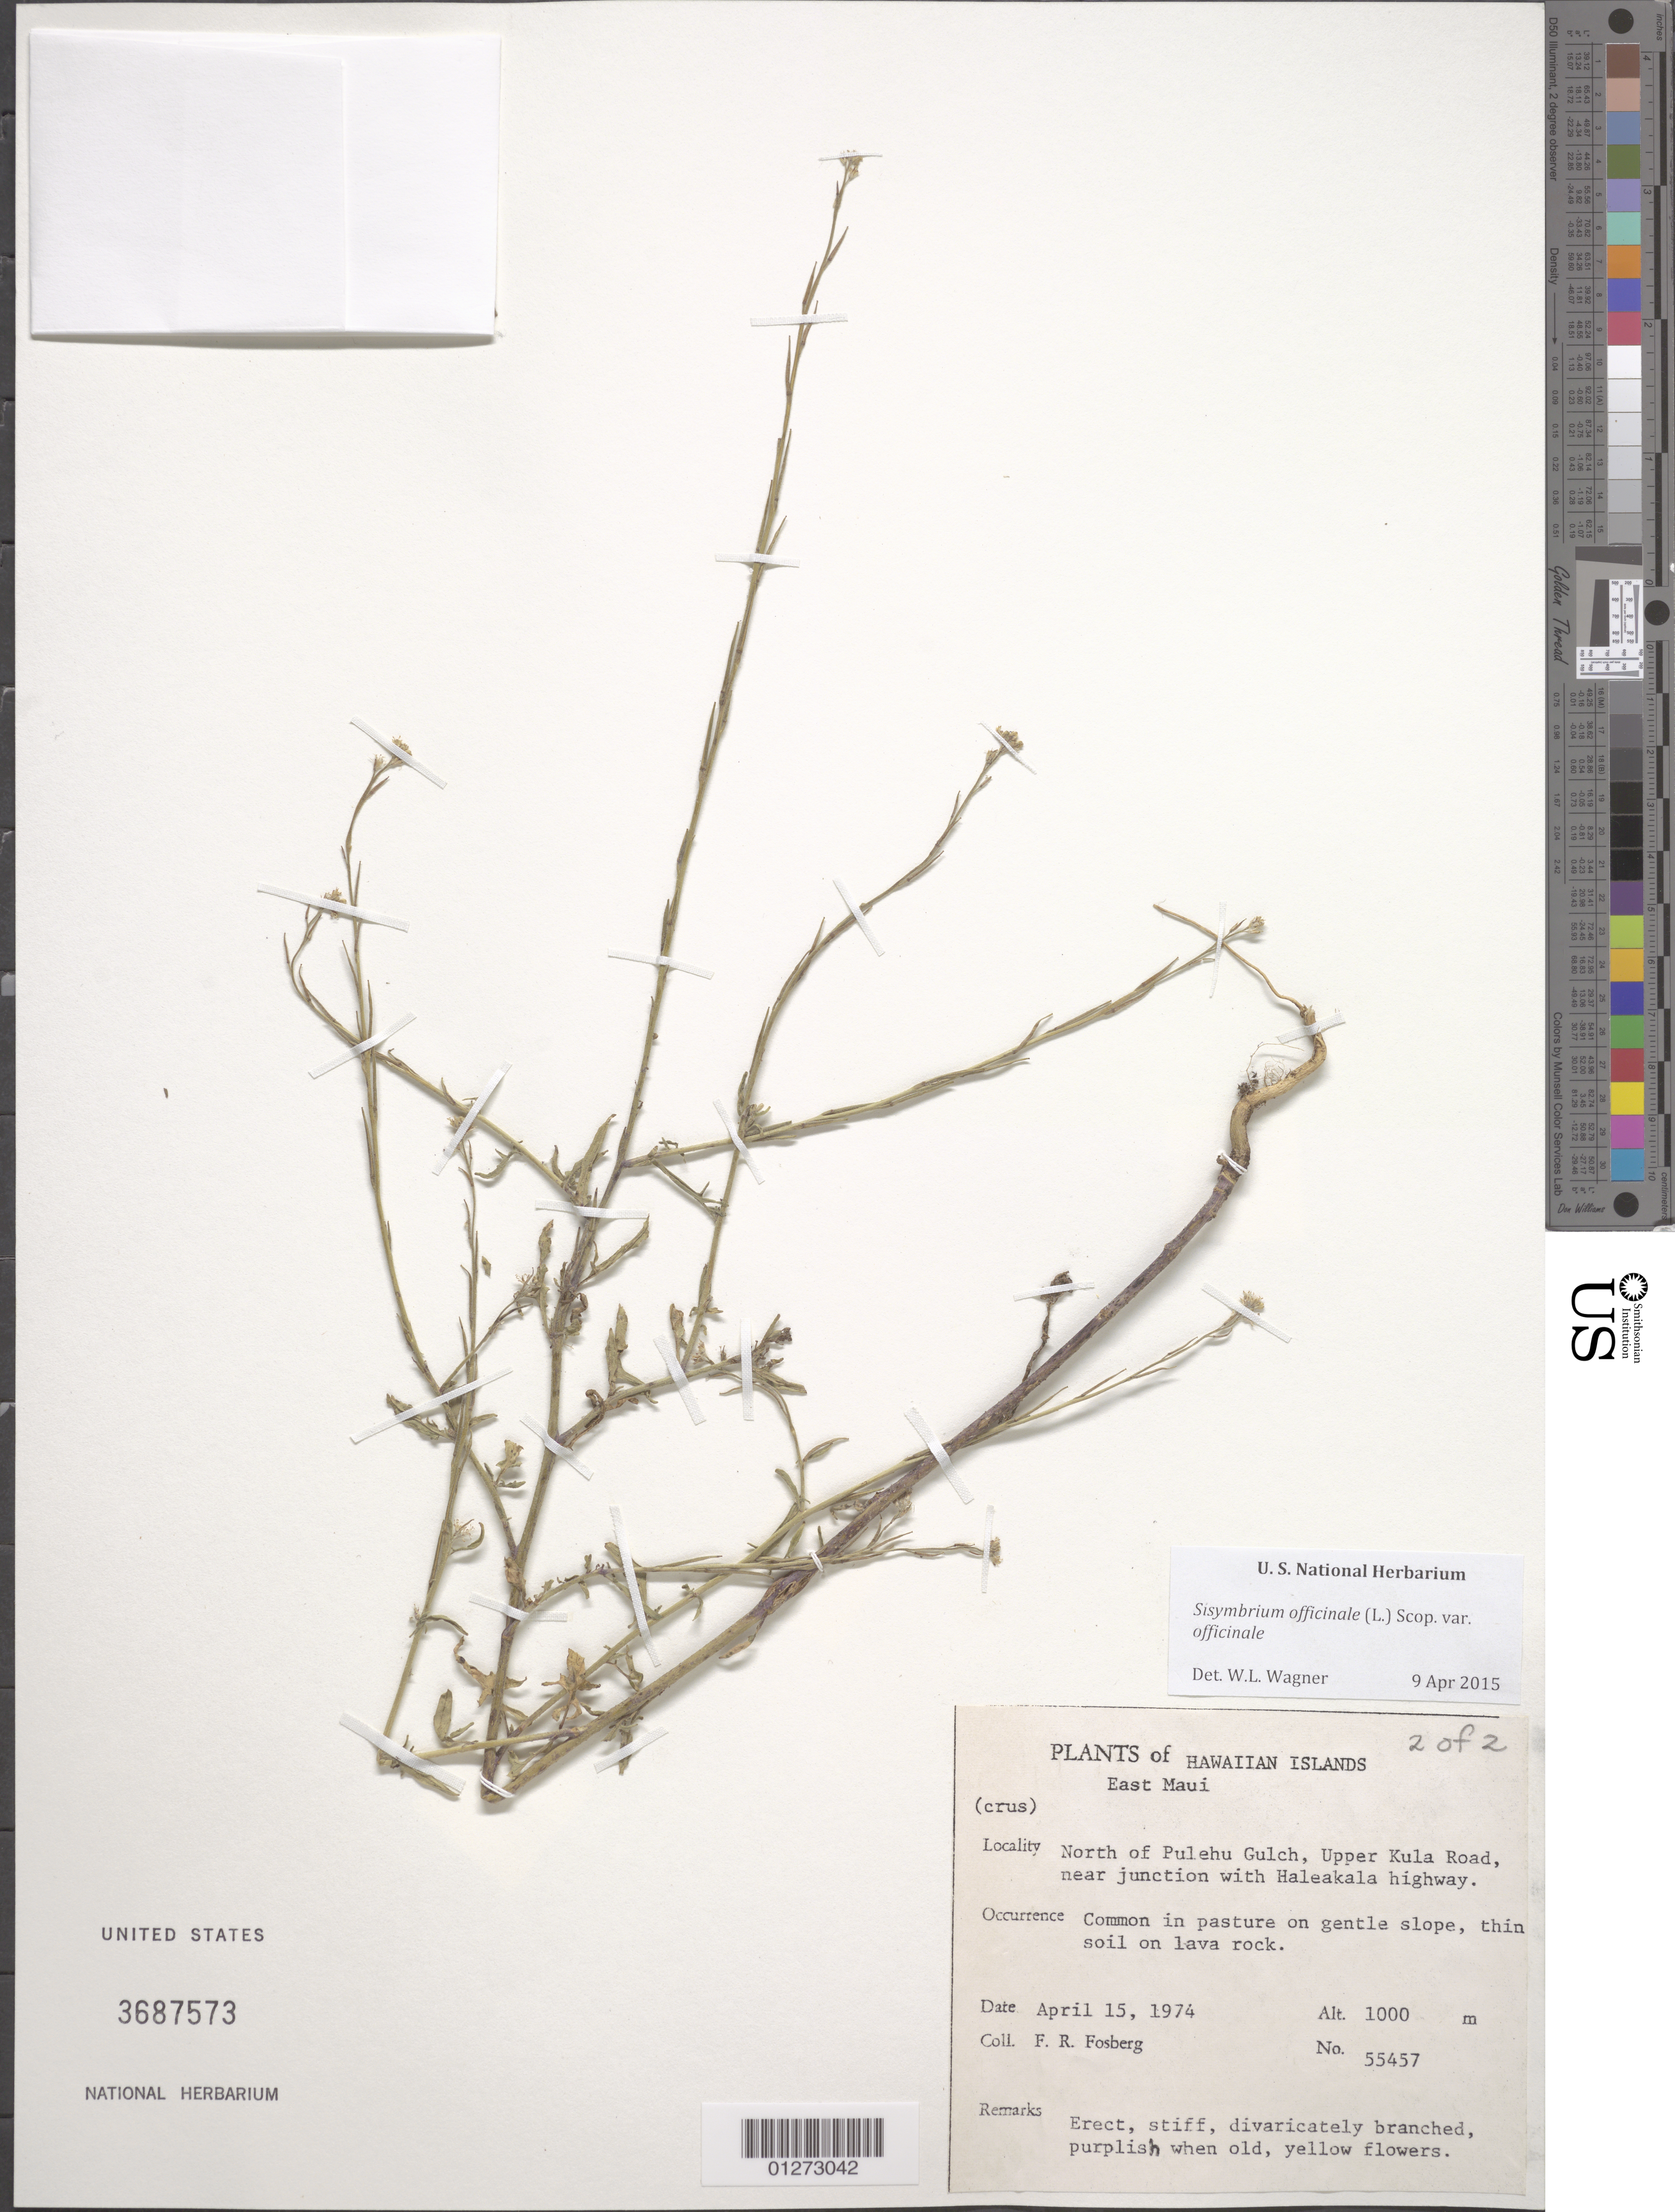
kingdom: Plantae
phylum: Tracheophyta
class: Magnoliopsida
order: Brassicales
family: Brassicaceae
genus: Sisymbrium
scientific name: Sisymbrium officinale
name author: (L.) Scop.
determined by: Wagner, W. L., (BOT), Smithsonian Institution - National Museum of Natural History (UNITED STATES)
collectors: F. R. Fosberg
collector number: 55457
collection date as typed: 15 Apr 1974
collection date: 1974-04-15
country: United States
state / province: Hawaii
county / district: Maui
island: Maui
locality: East Maui: North of Pulehu Gulch, Upper Kula Road, near junction with Haleakala highway.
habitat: Pasture on gentle slope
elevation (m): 1000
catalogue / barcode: US 3687573